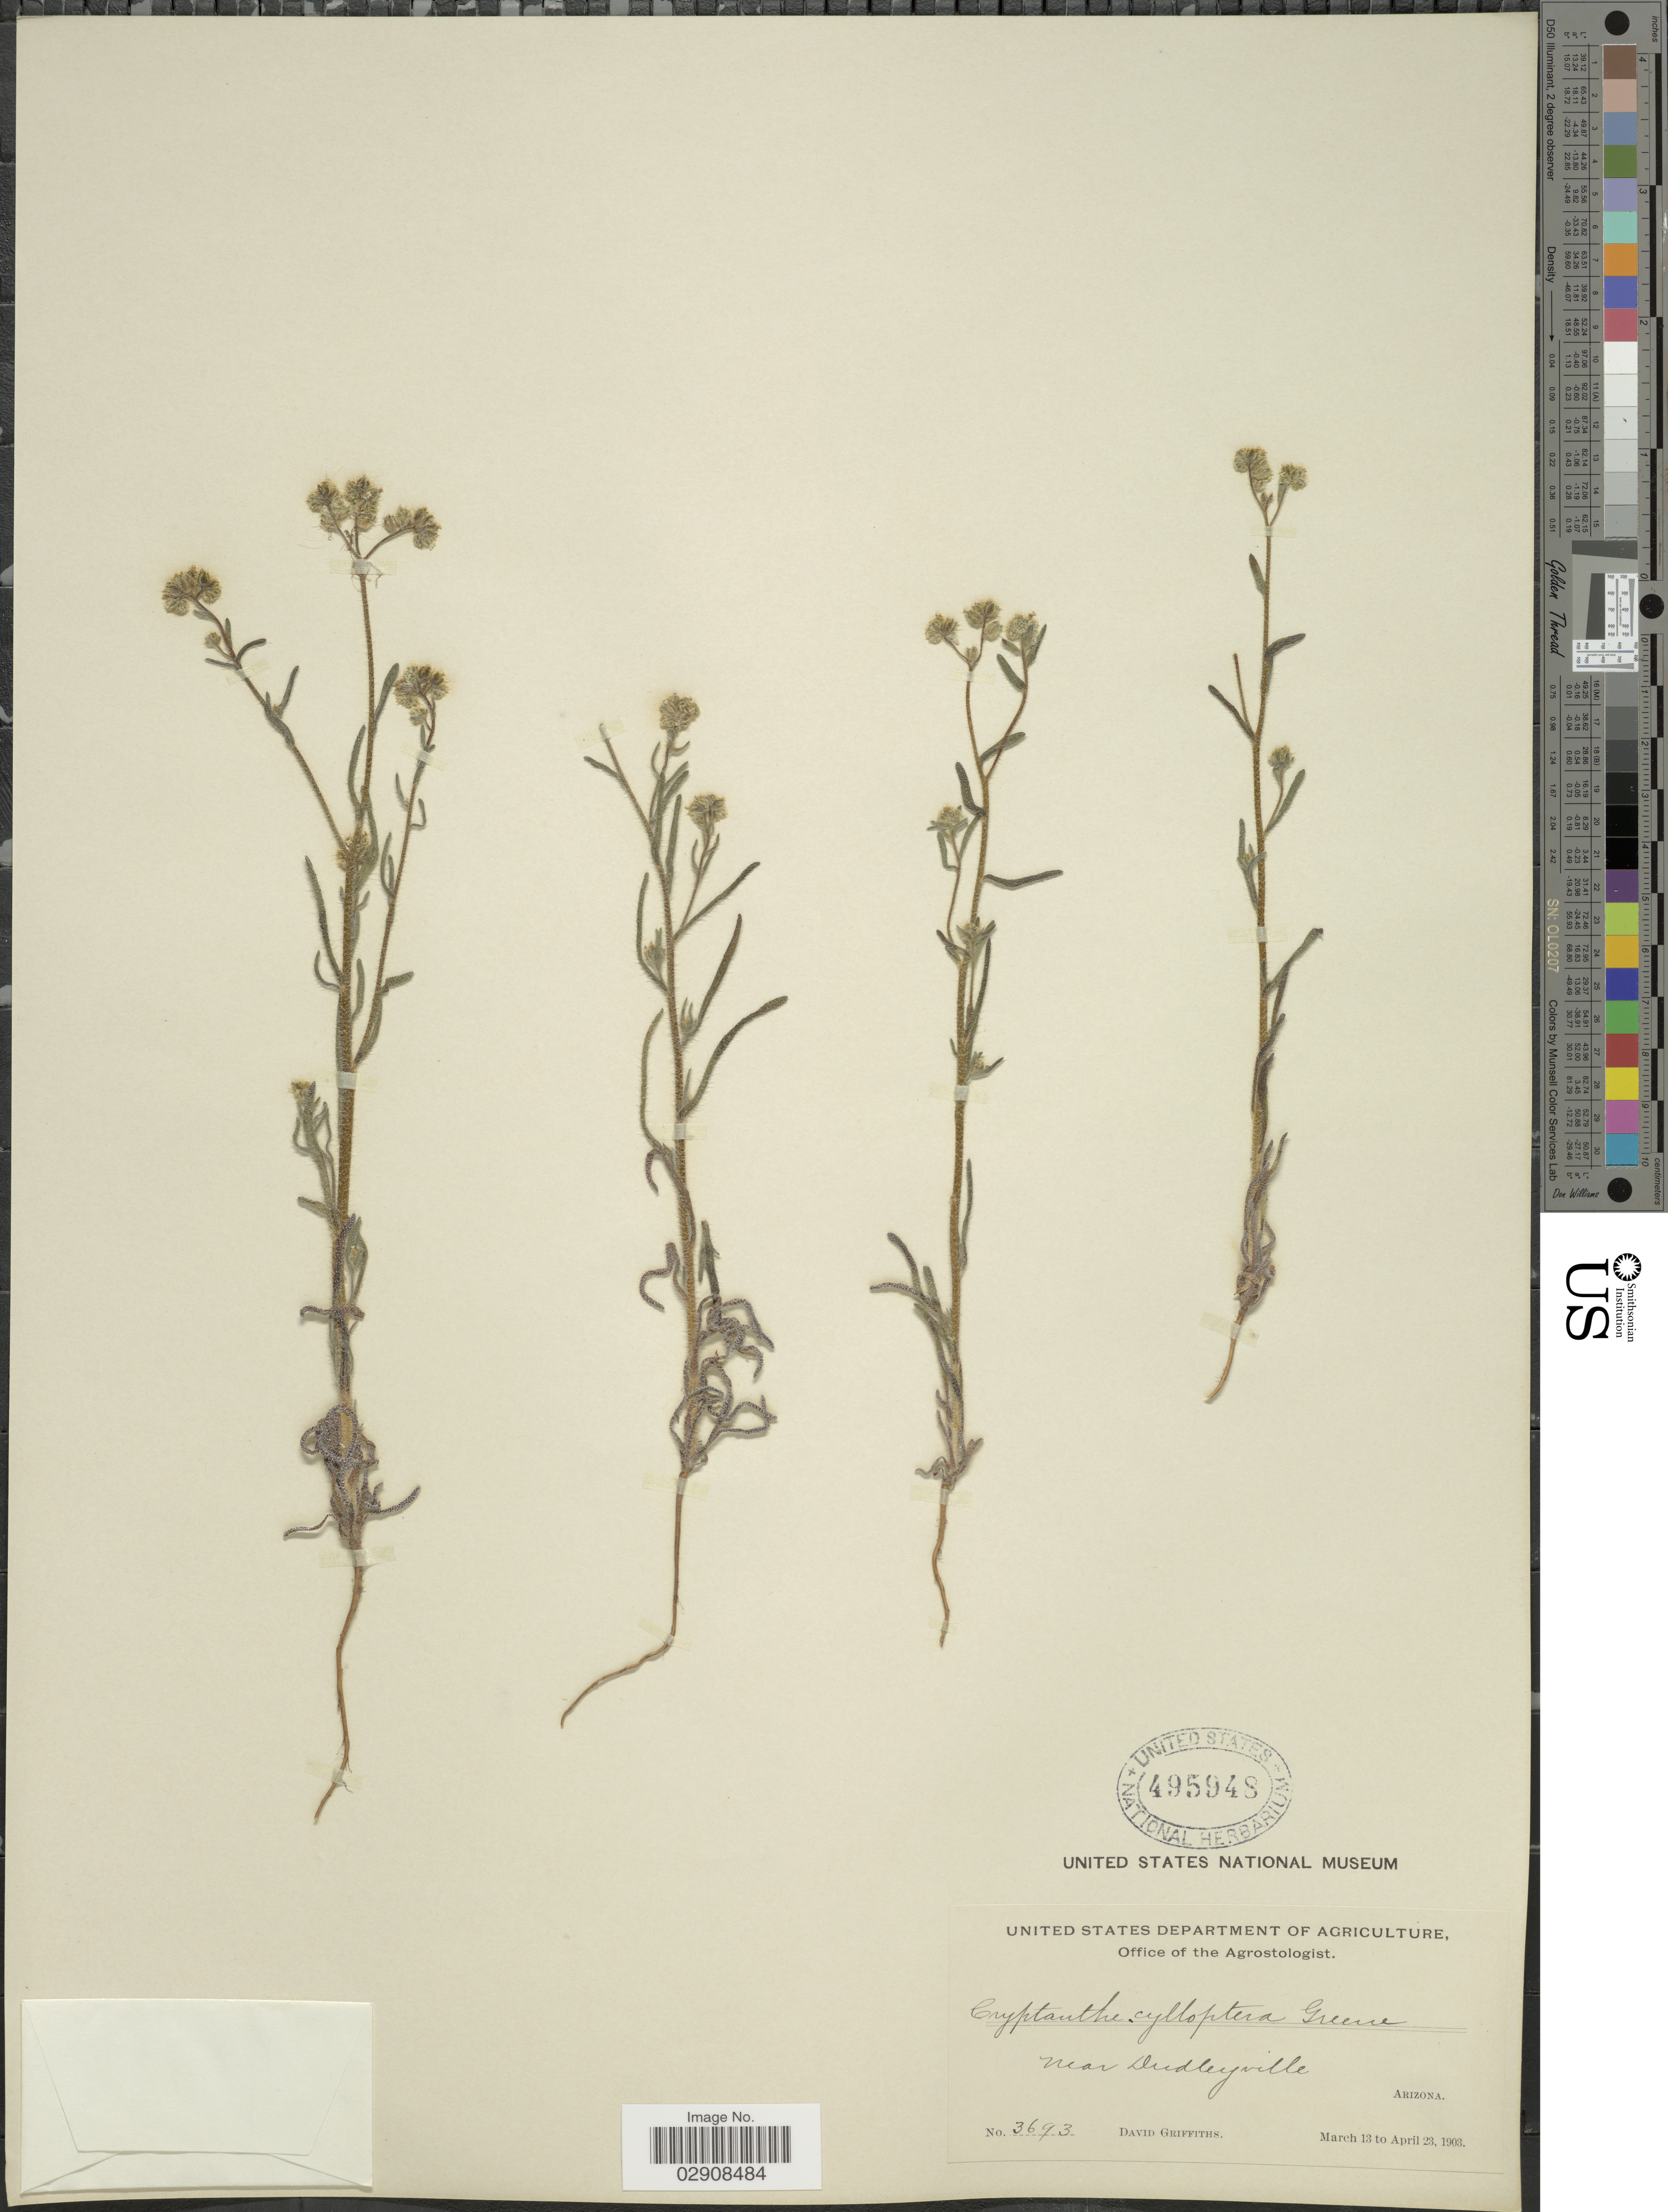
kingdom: Plantae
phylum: Tracheophyta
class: Magnoliopsida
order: Boraginales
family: Boraginaceae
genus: Cryptantha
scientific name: Cryptantha pterocarya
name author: (Torr.) Greene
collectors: D. Griffiths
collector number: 3693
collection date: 1903-03-13/1903-04-23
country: United States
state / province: Arizona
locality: Near Dudleyville.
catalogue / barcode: US 495948